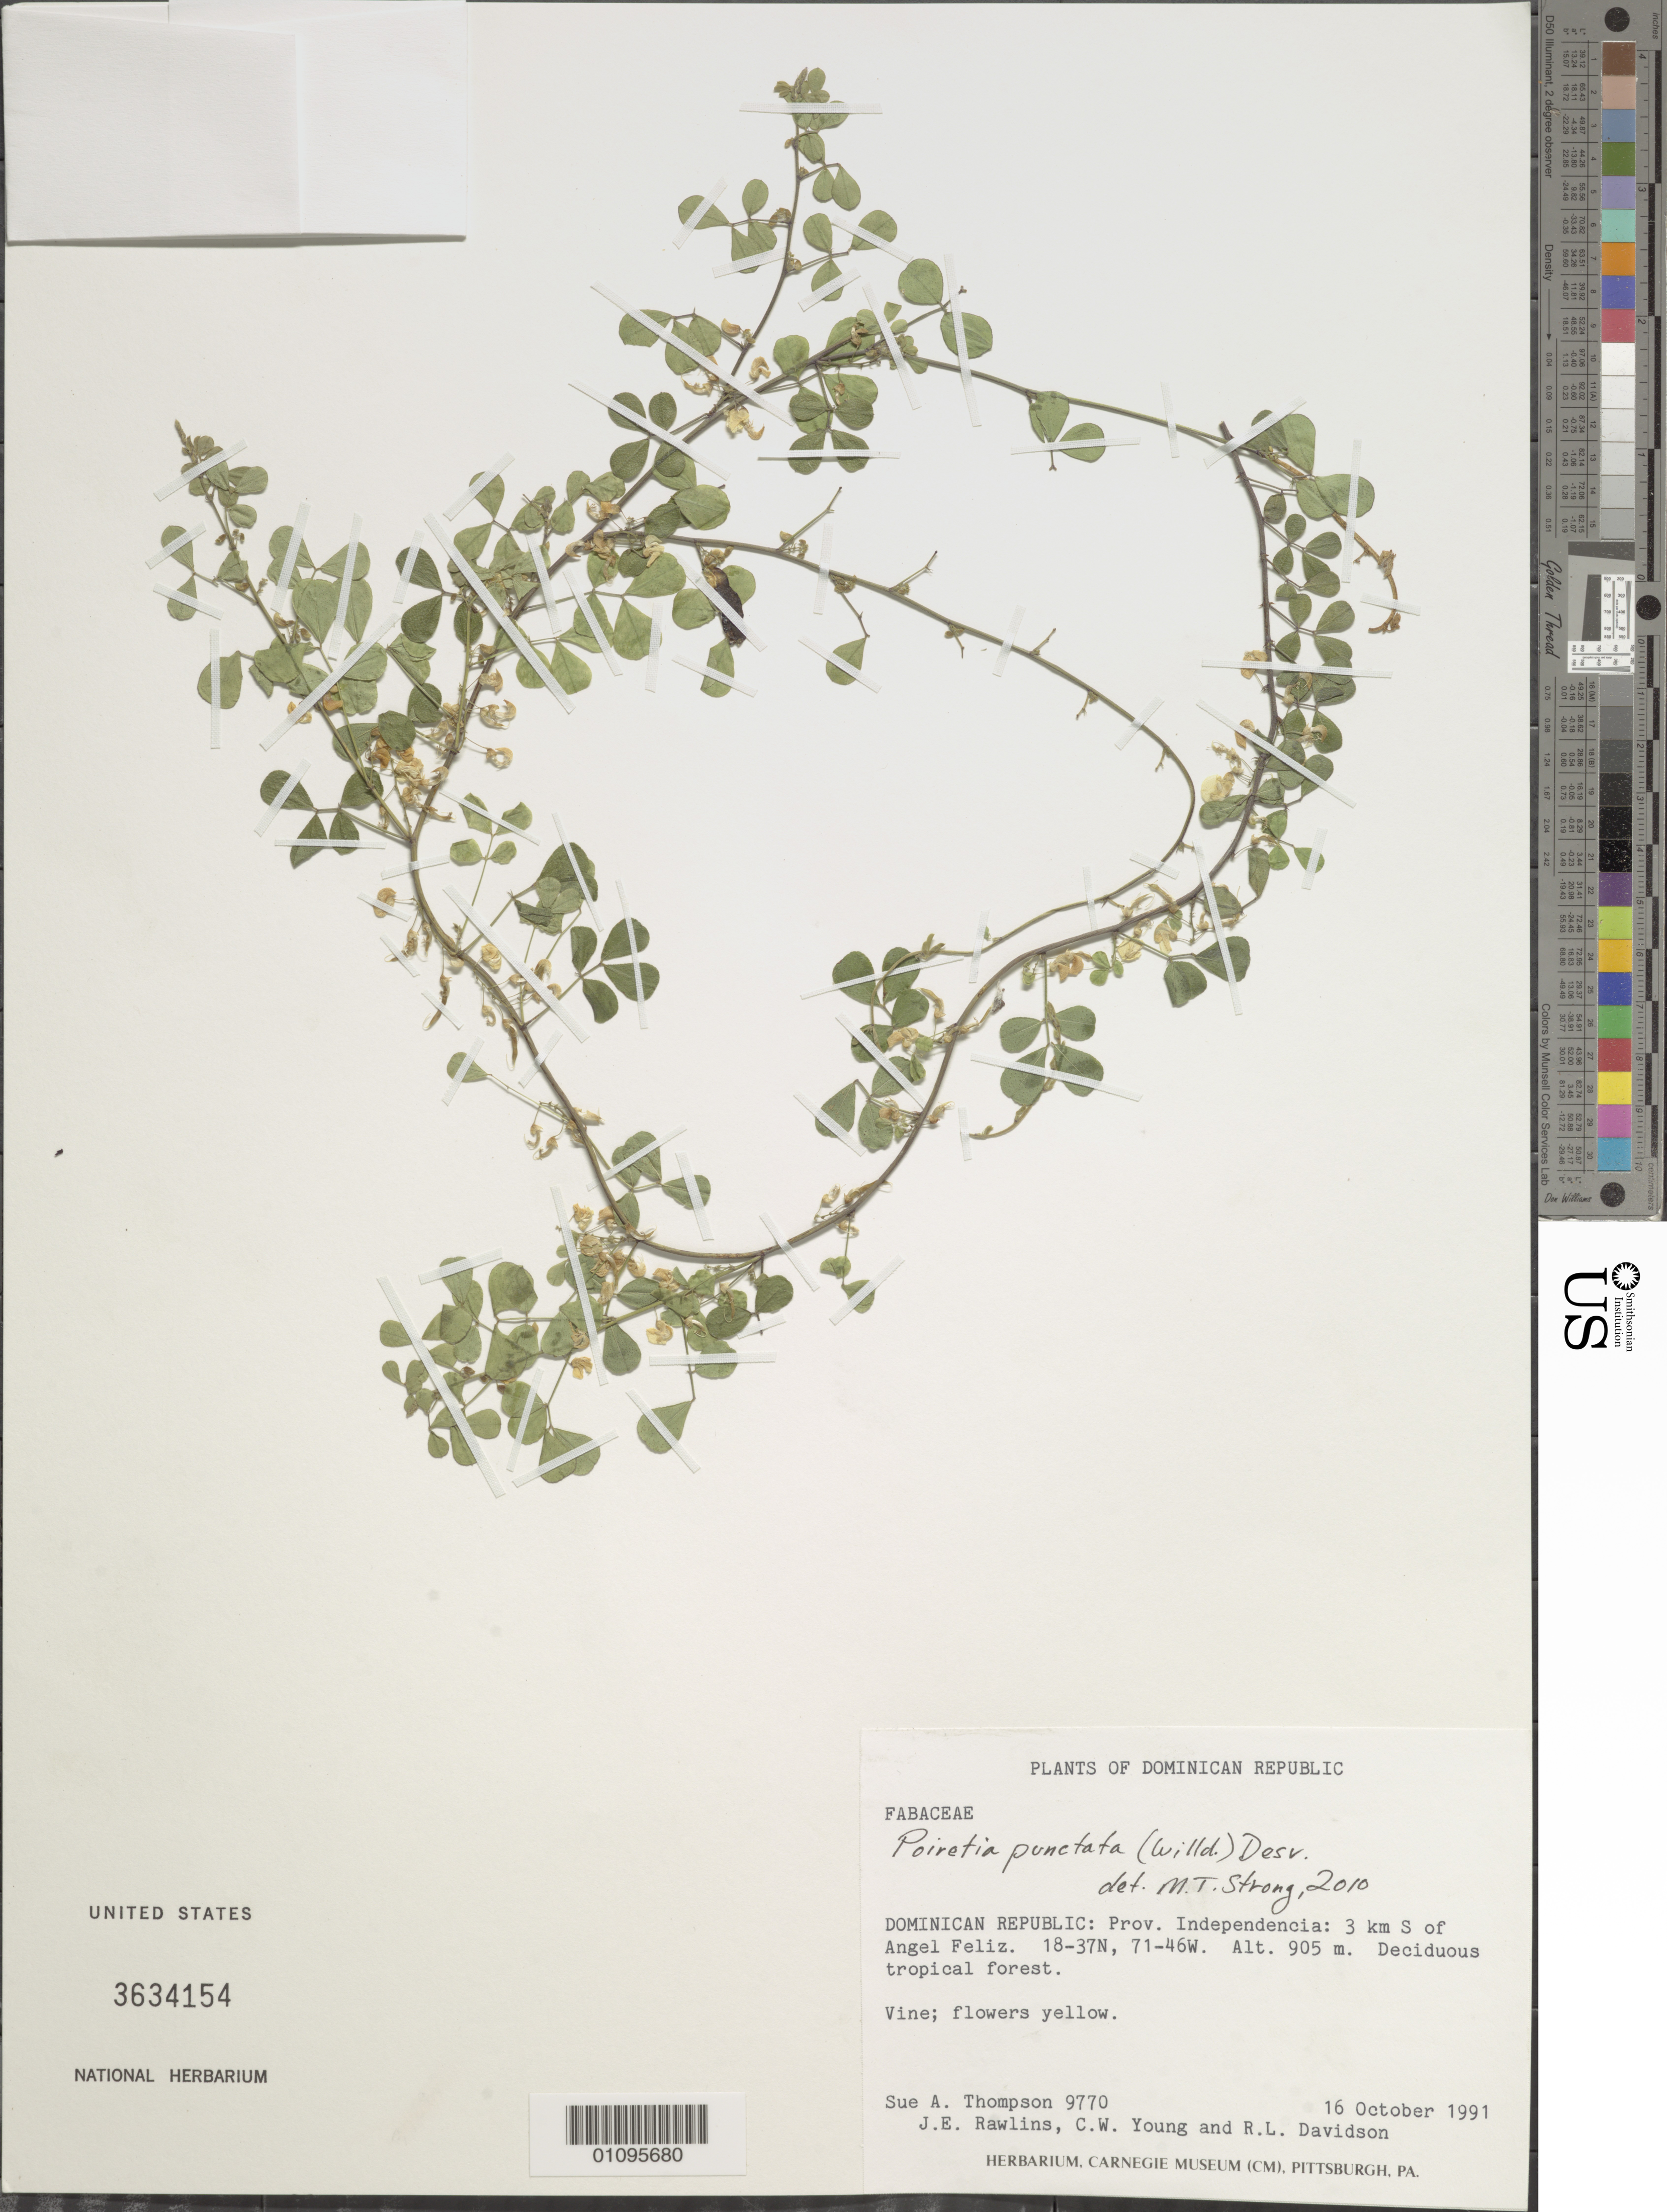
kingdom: Plantae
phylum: Tracheophyta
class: Magnoliopsida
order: Fabales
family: Fabaceae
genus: Poiretia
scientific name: Poiretia scandens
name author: Vent.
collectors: S. A. Thompson, J. Rawlins, C. Young & R. Davidson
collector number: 9770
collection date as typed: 16 Oct 1991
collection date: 1991-10-16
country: Dominican Republic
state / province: Independencia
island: Hispaniola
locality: Angel Feliz, 3 km S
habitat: Deciduous tropical forest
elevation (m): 905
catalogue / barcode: US 3634154